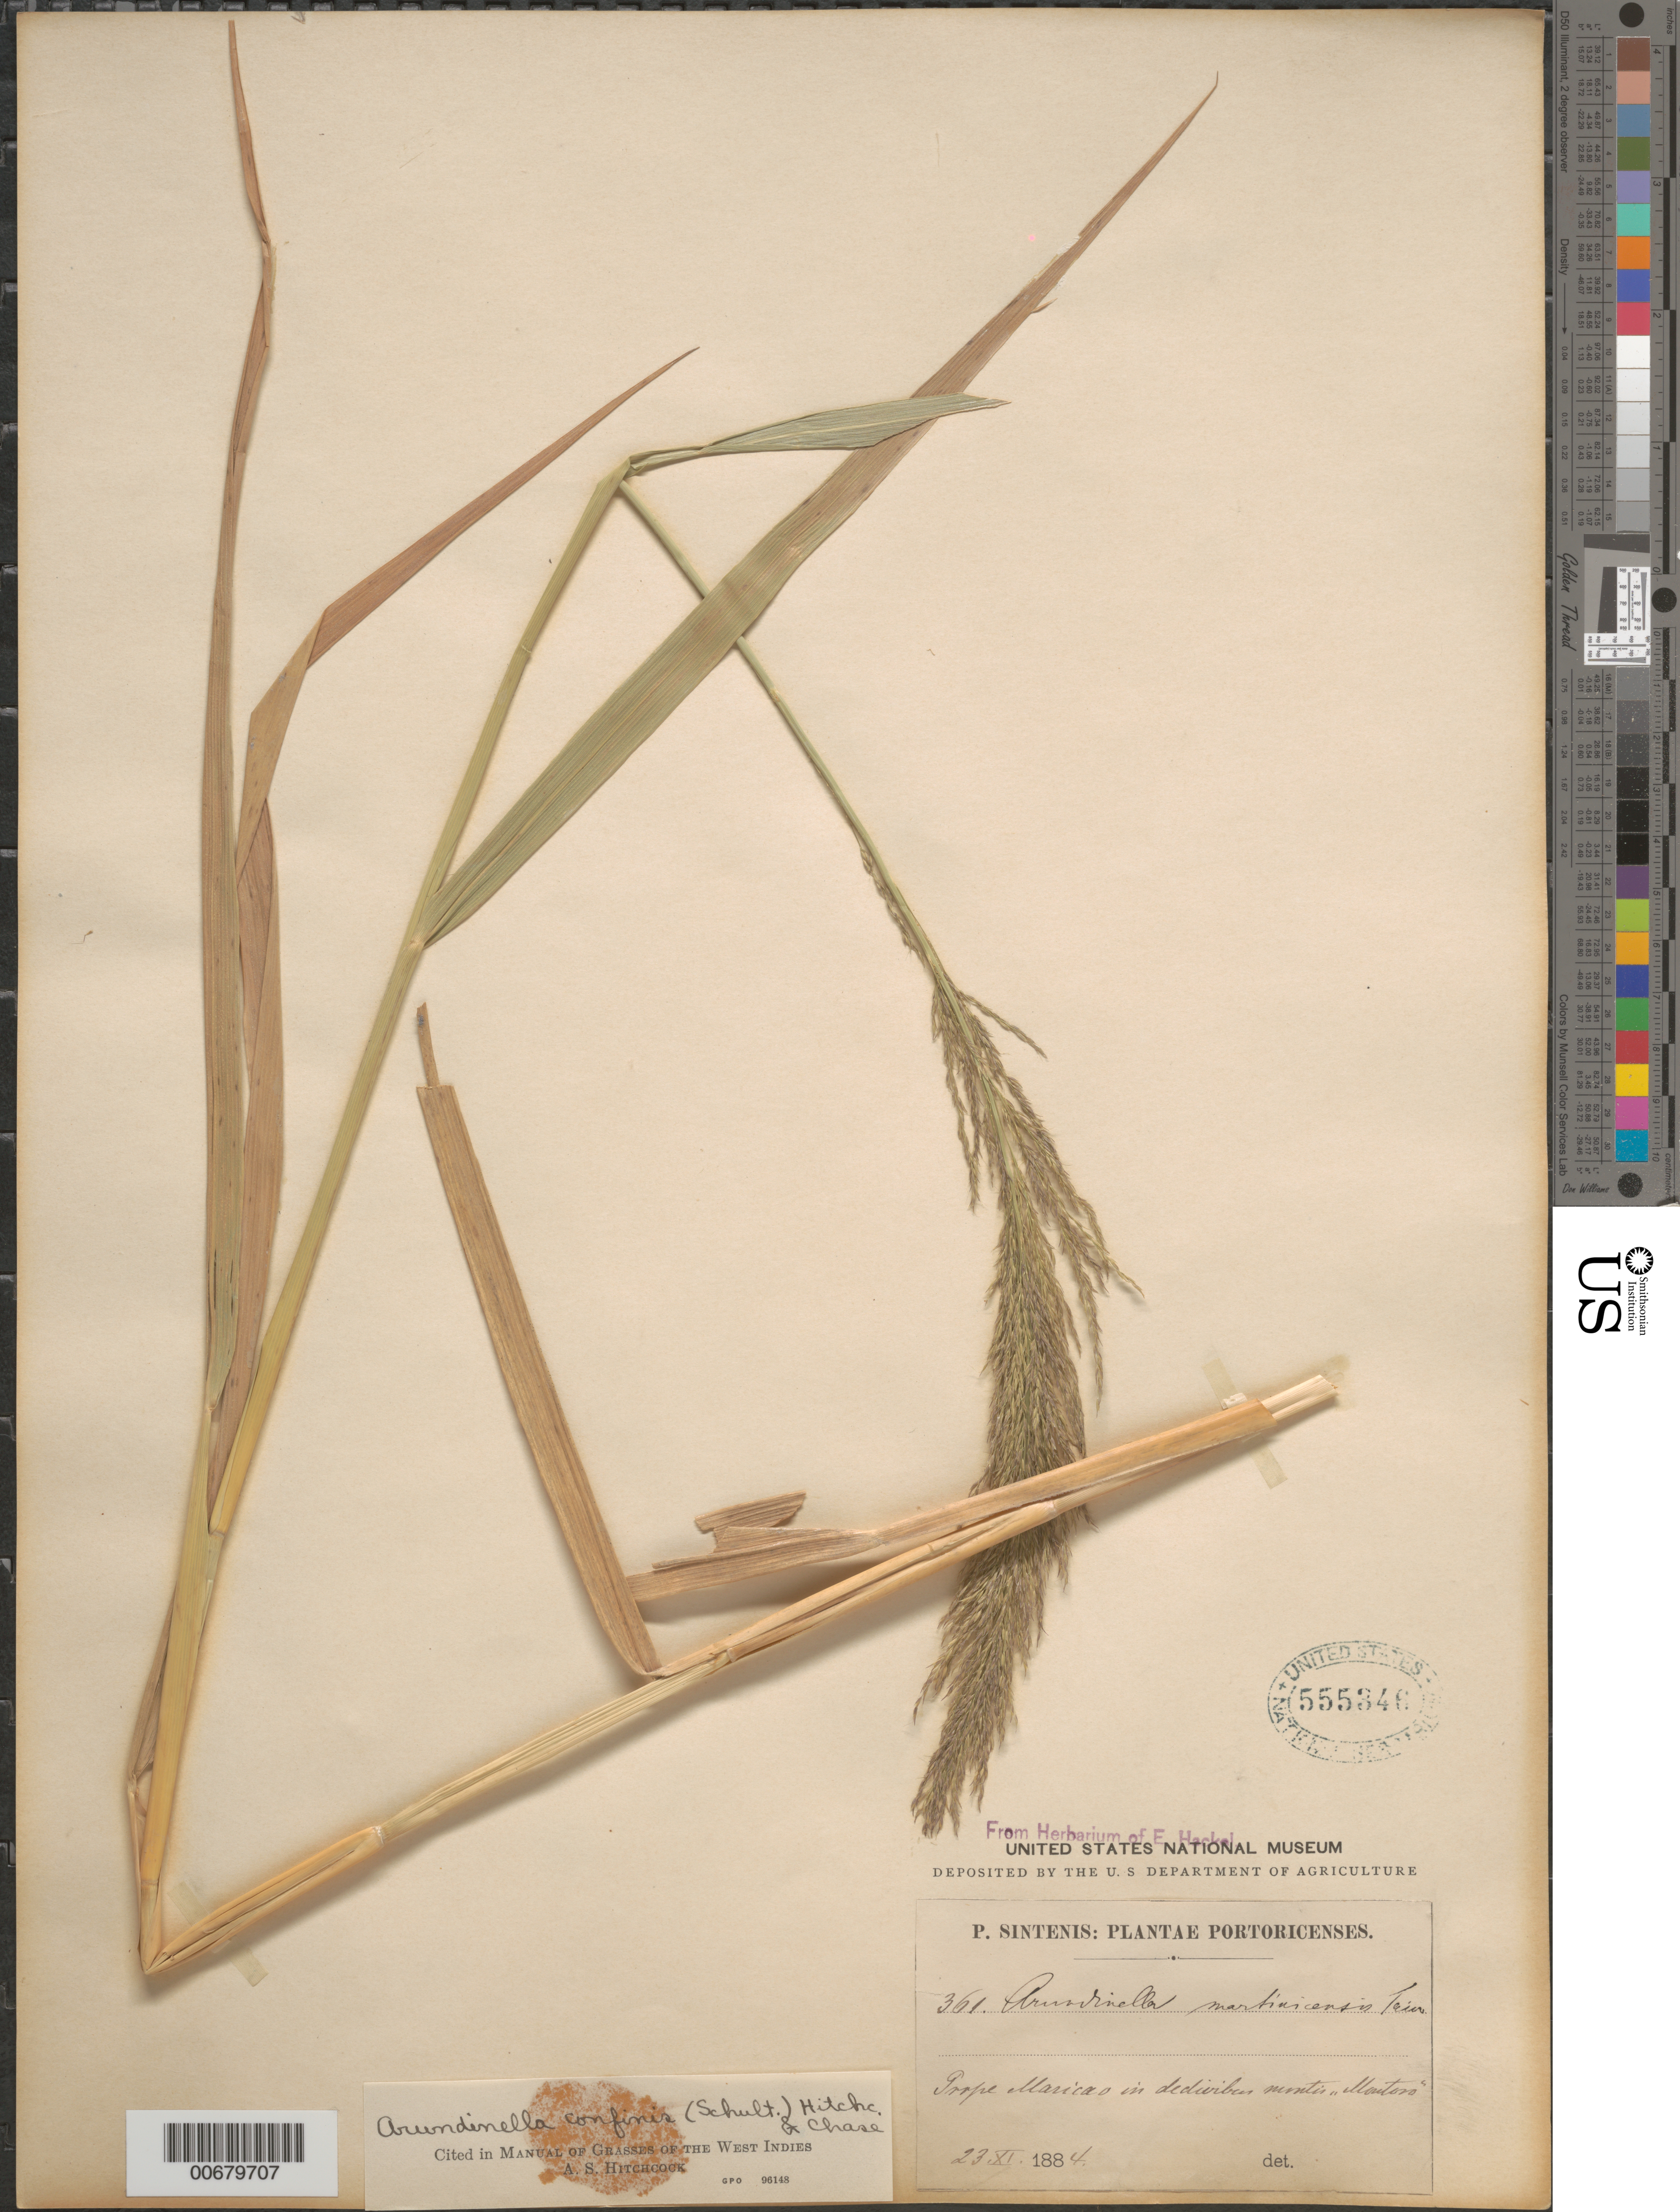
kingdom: Plantae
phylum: Tracheophyta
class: Liliopsida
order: Poales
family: Poaceae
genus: Arundinella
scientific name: Arundinella hispida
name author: (Humb. & Bonpl. ex Willd.) Kuntze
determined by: Hitchcock, Albert S.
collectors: P. Sintenis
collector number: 361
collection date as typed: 23 Nov 1884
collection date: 1884-11-23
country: Puerto Rico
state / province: Maricao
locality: Prope Maricao in declivibus montis "Montovo"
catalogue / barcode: US 555346